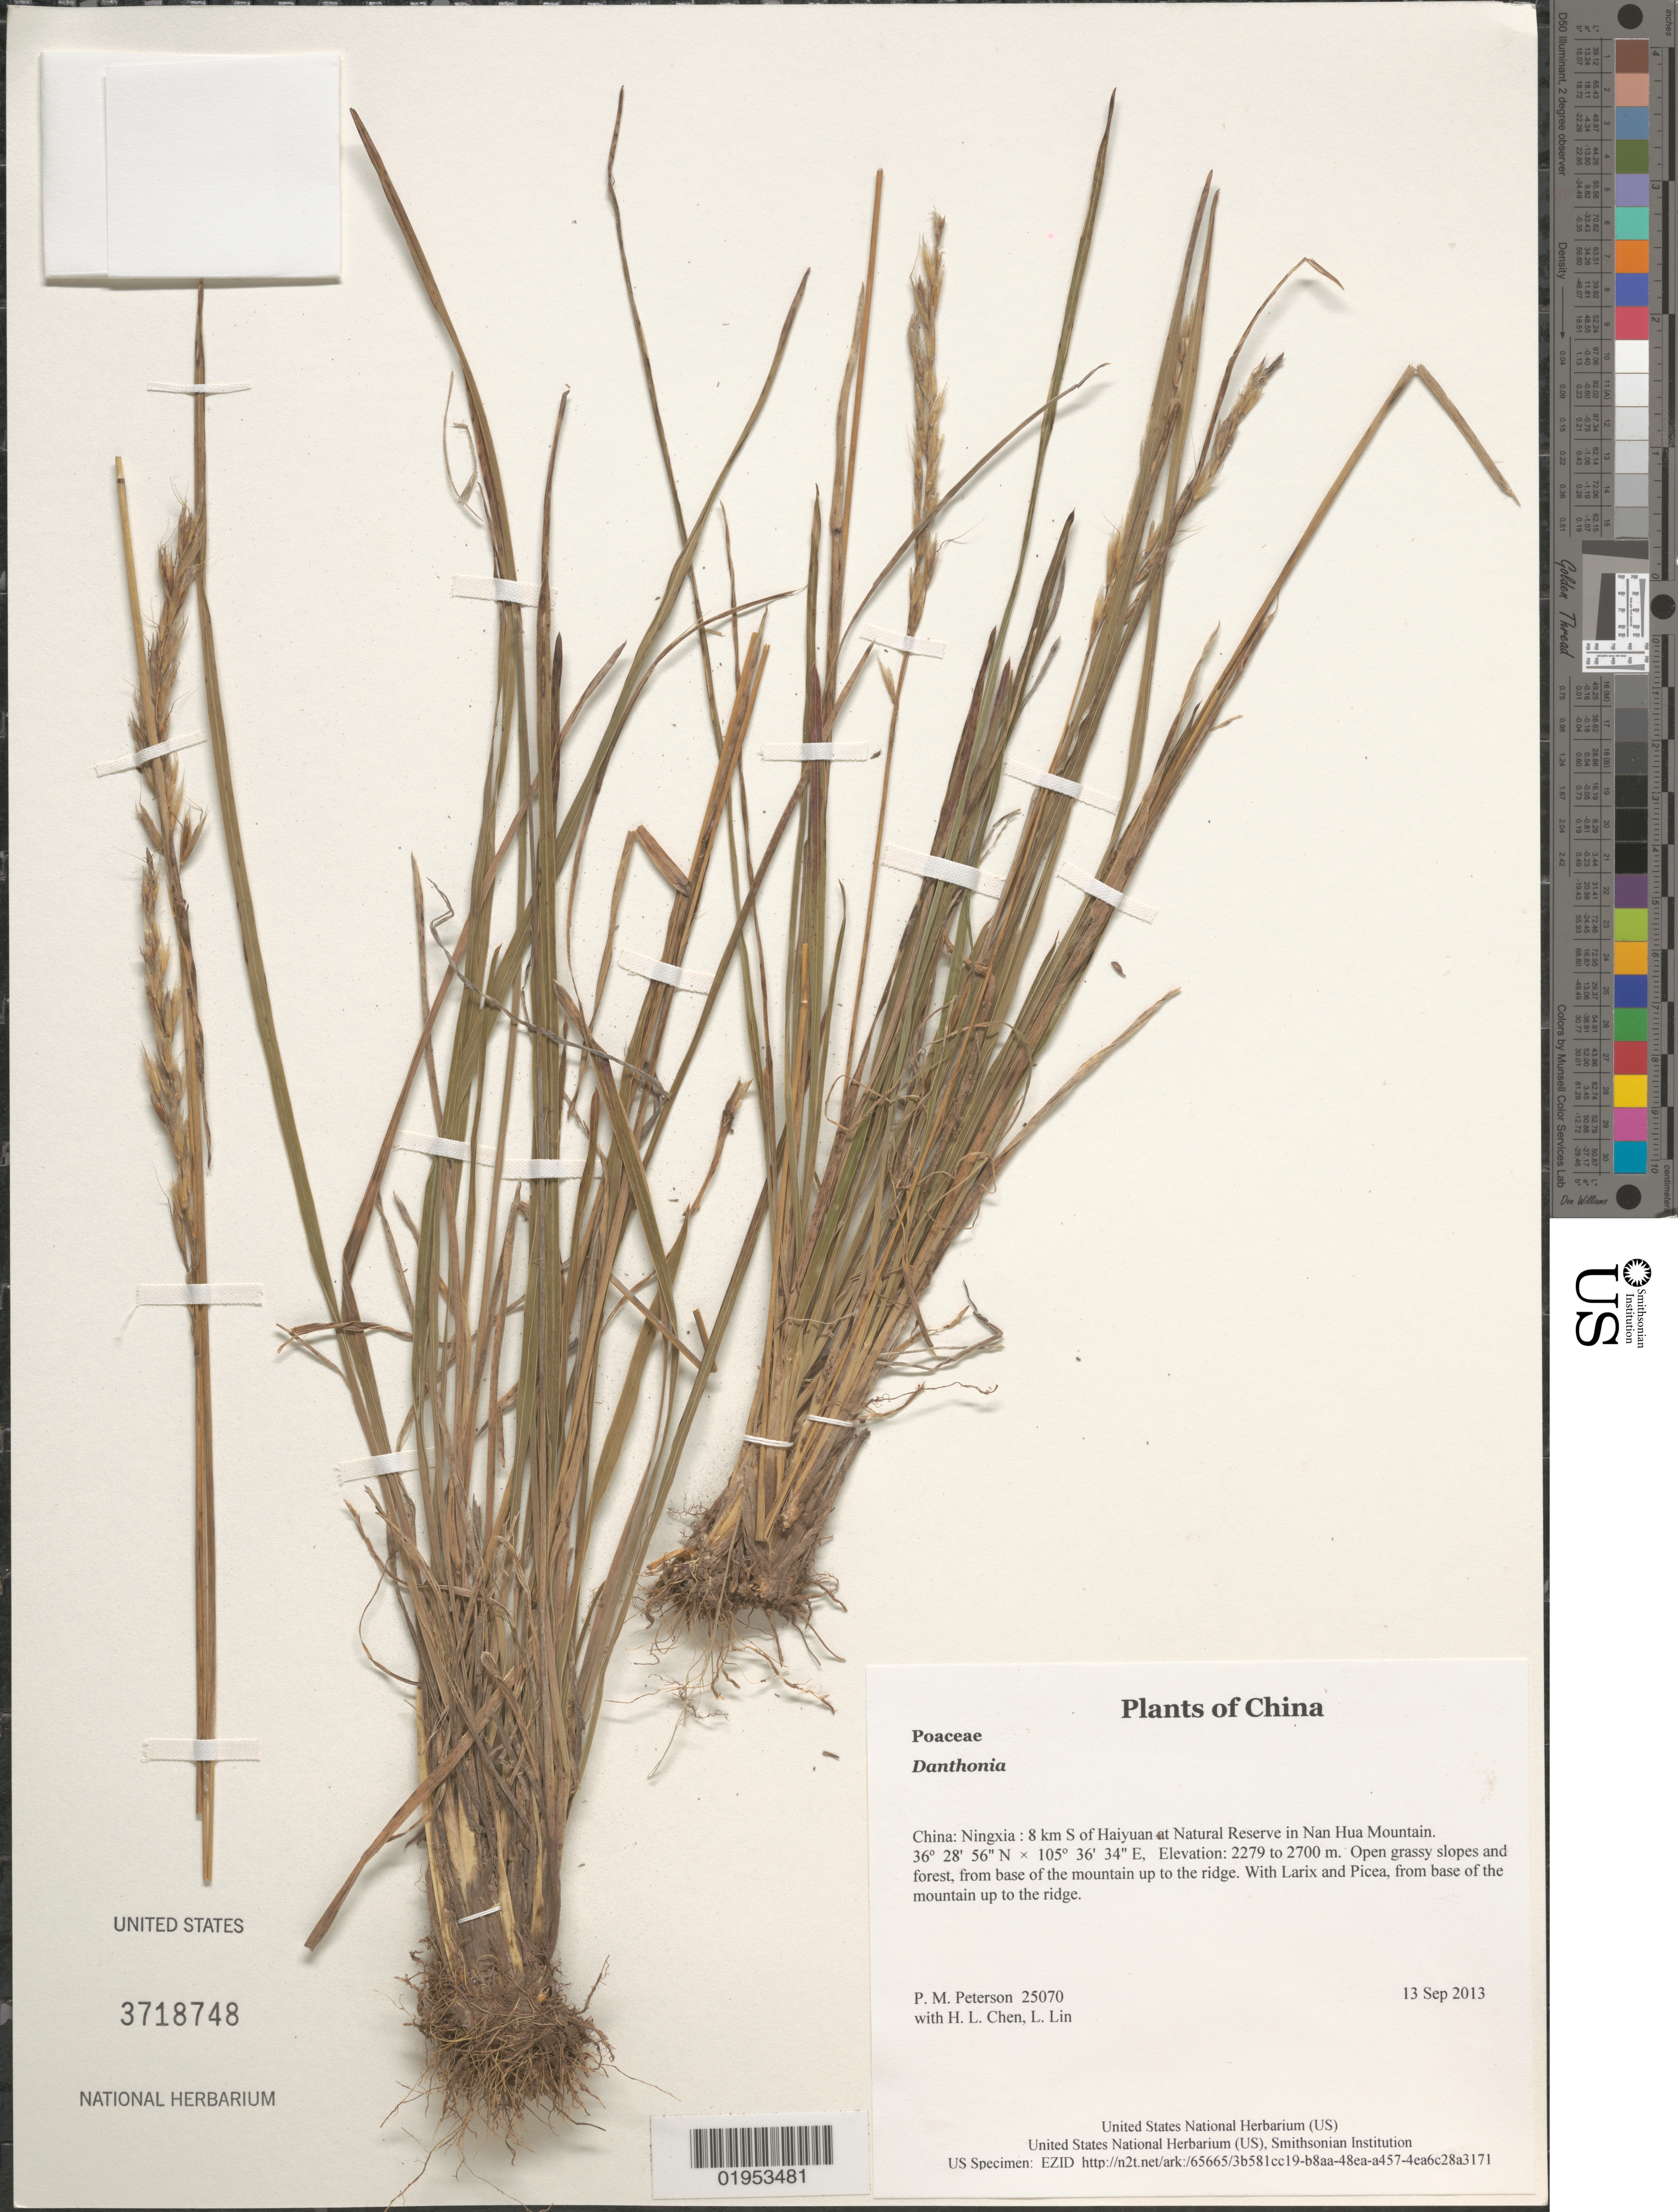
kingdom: Plantae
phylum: Tracheophyta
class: Liliopsida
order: Poales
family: Poaceae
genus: Danthonia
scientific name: Danthonia sp.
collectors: P. M. Peterson, H. L. Chen & L. Lin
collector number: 25070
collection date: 2013-09-13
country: China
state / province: Ningxia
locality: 8 km S of Haiyuan at Natural Reserve in Nan Hua Mountain.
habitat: Open grassy slopes and forest, from base of the mountain up to the ridge.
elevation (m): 2279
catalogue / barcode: US 3718748